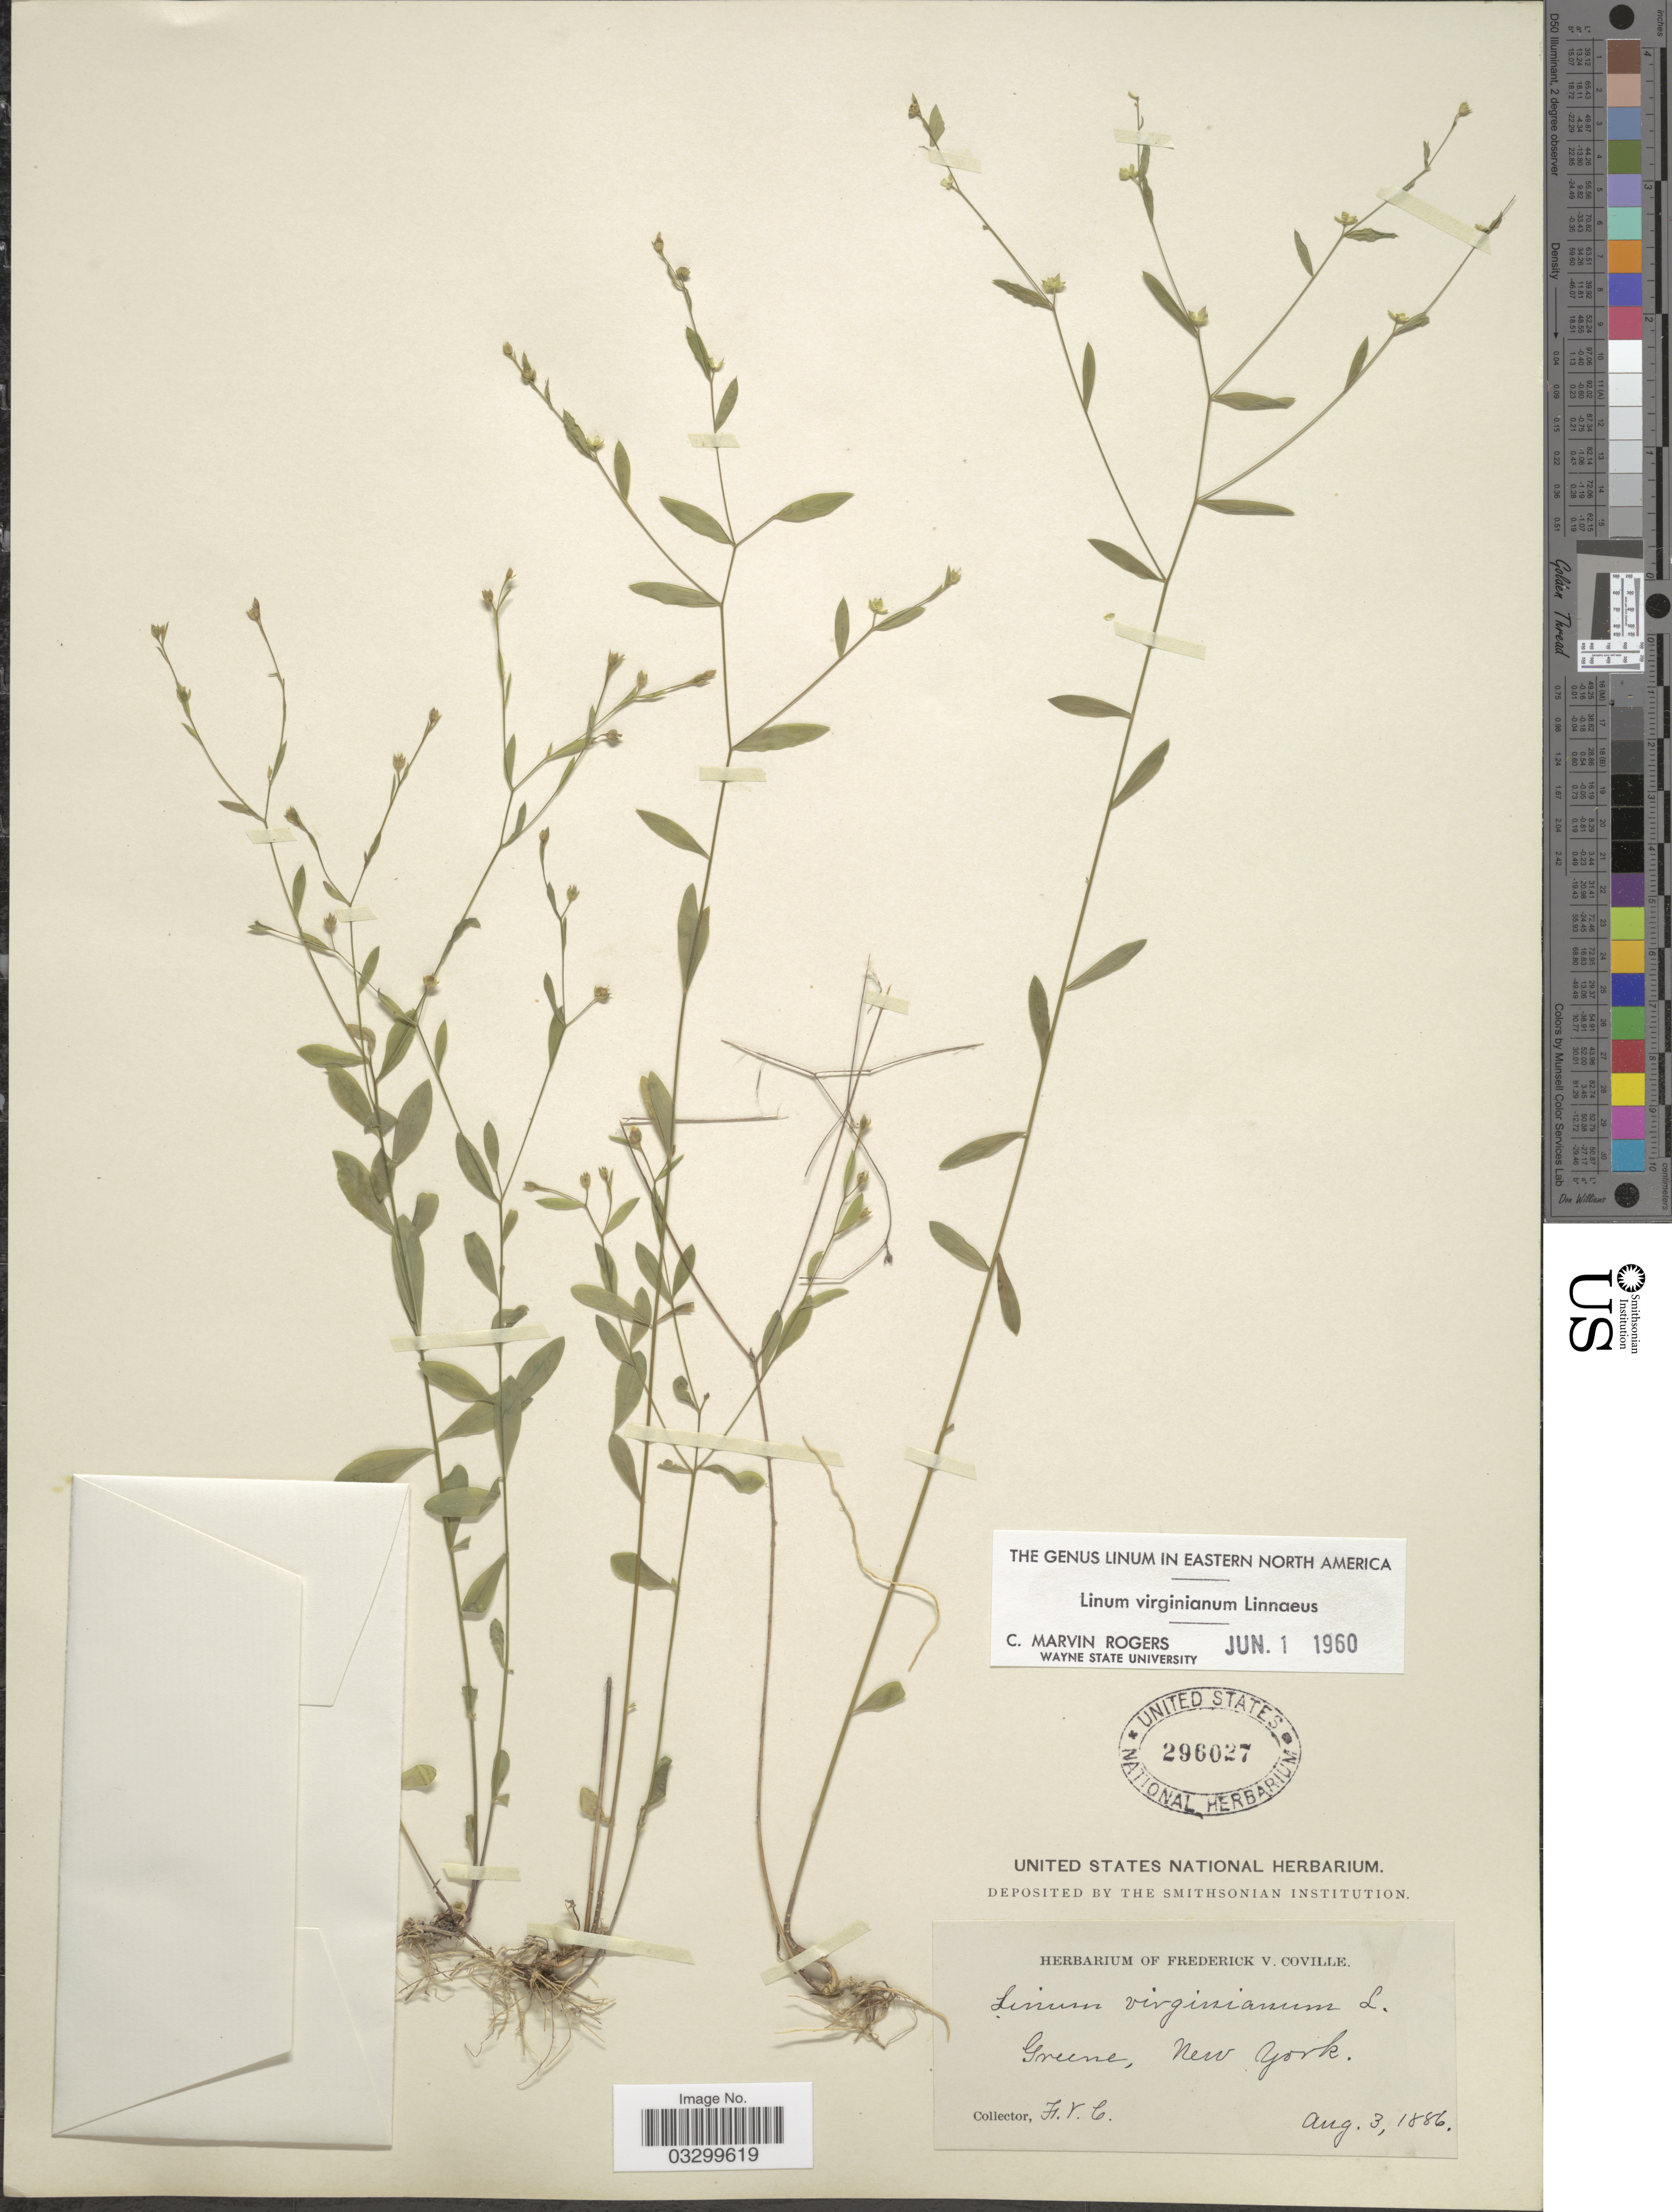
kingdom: Plantae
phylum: Tracheophyta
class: Magnoliopsida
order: Malpighiales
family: Linaceae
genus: Linum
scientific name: Linum virginianum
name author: L.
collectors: F. V. Coville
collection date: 1886-08-03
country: United States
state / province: New York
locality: Greene.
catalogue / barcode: US 296027